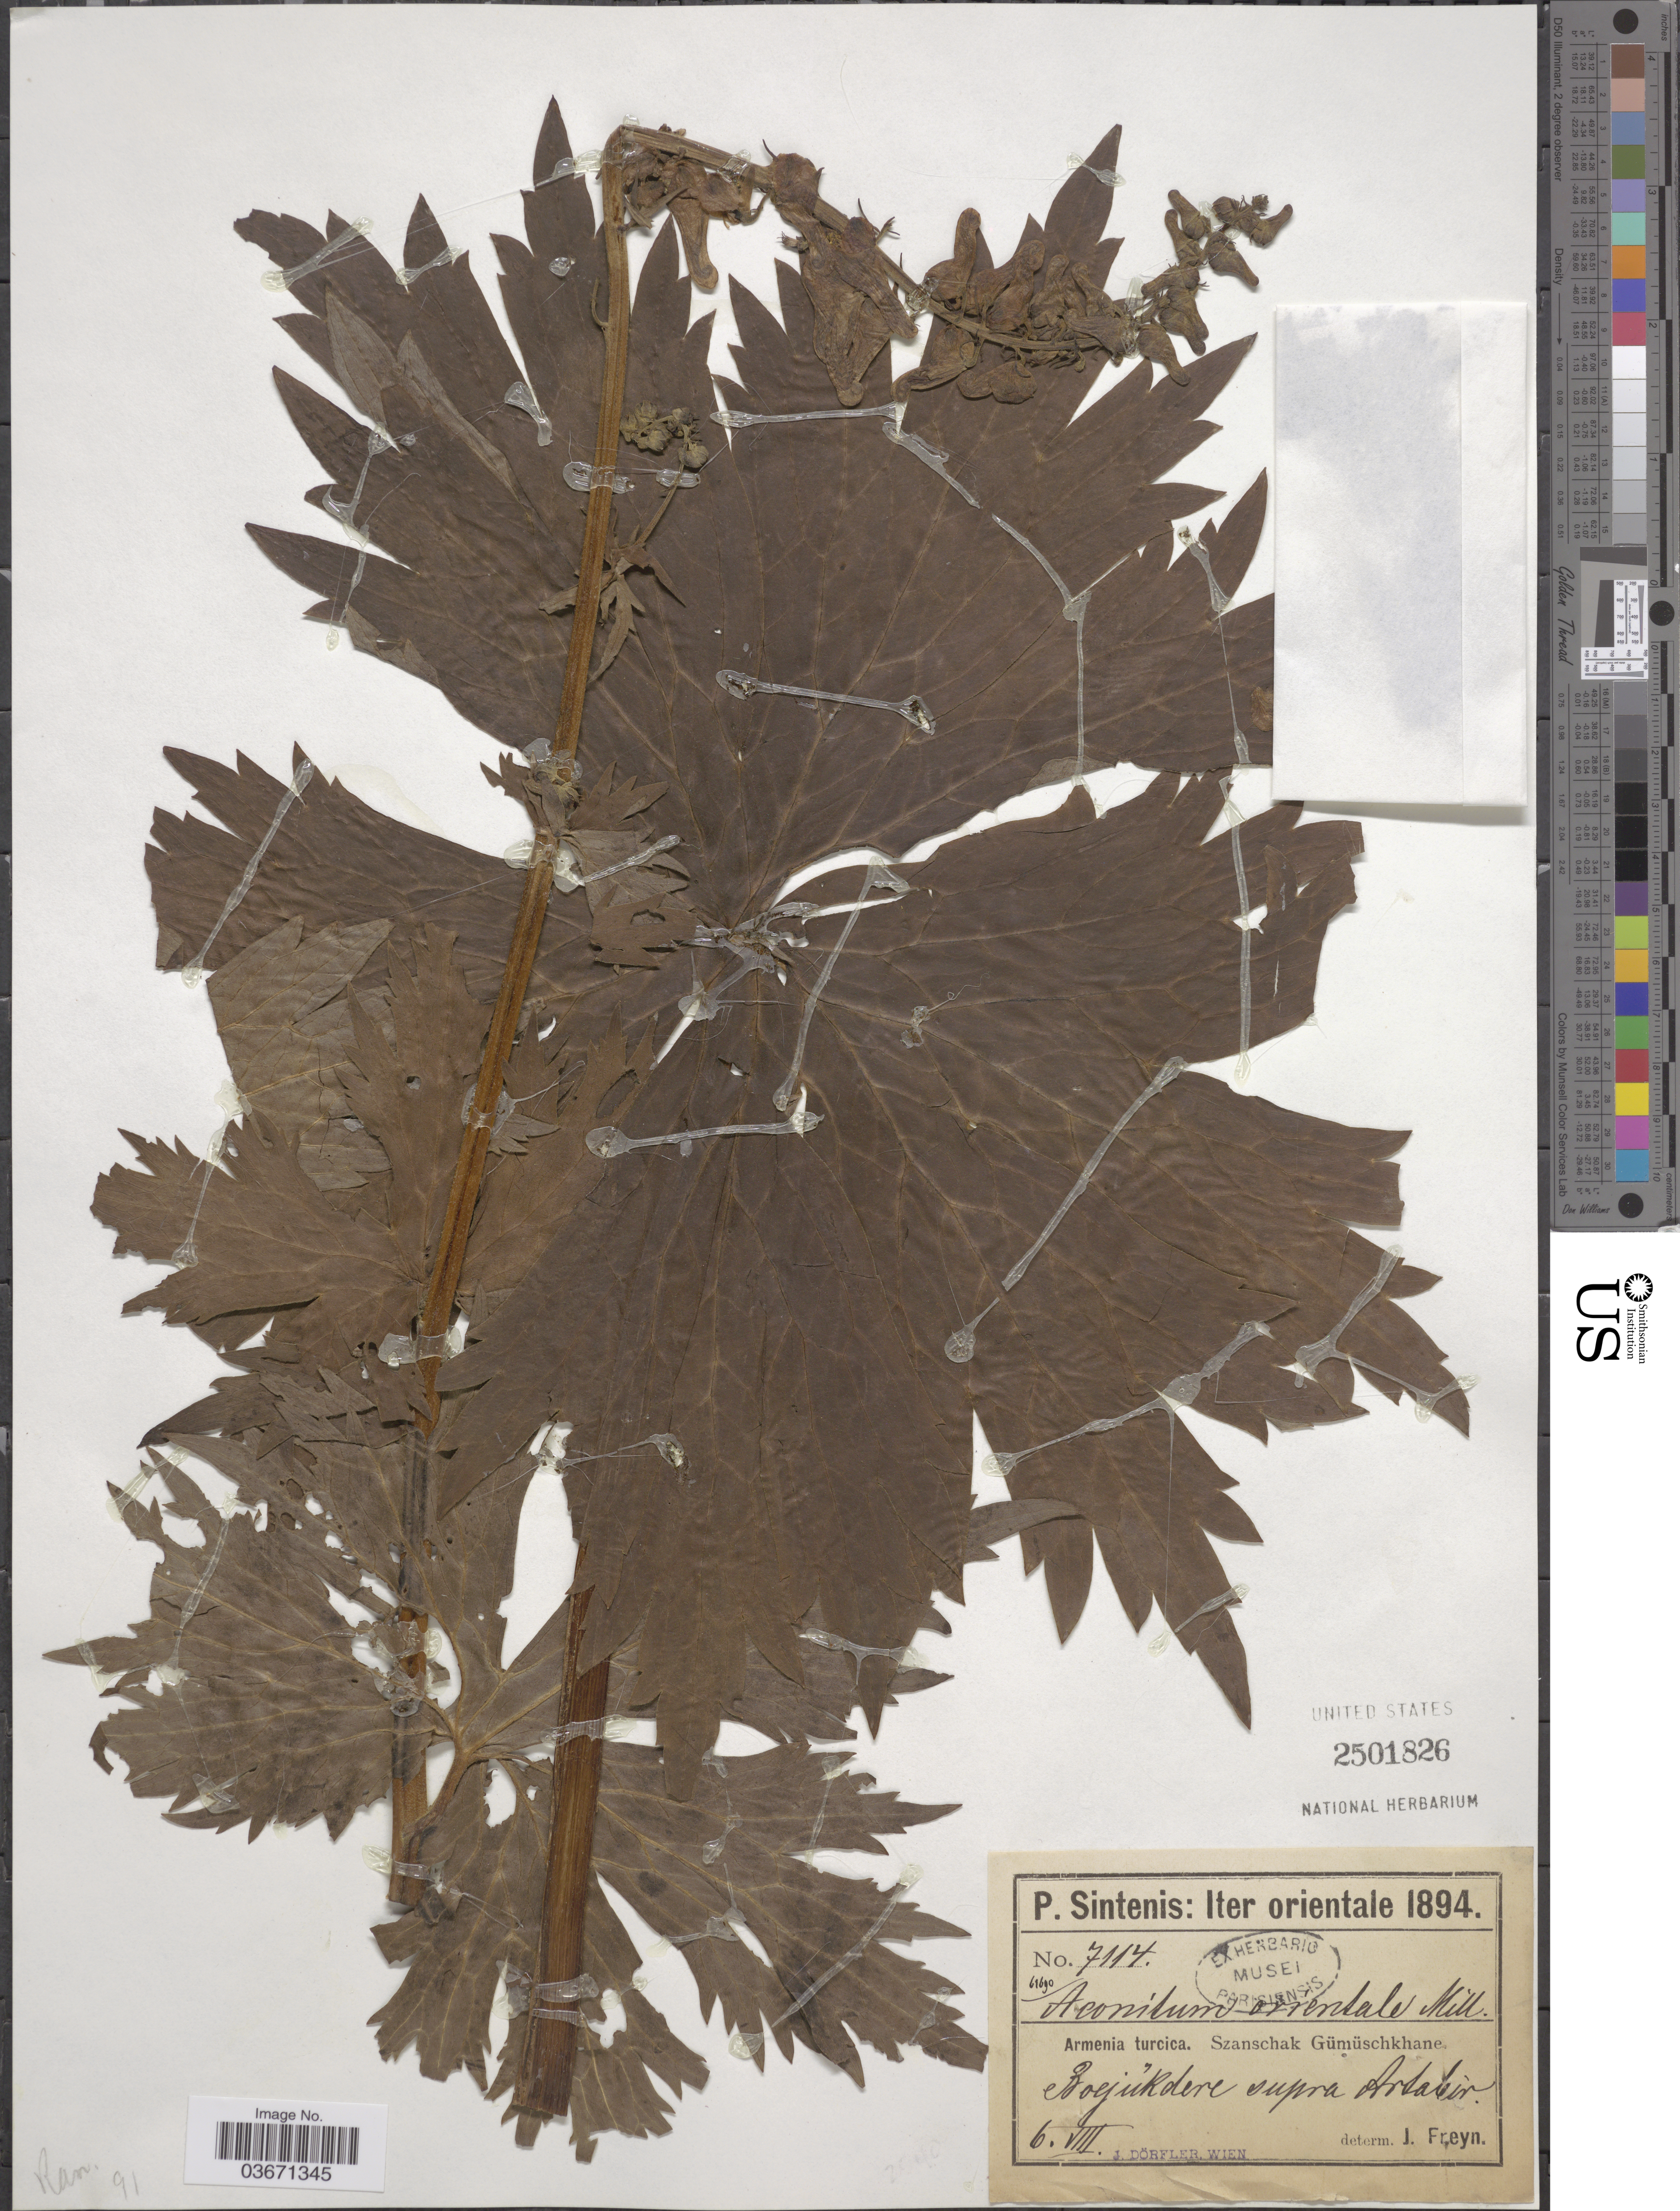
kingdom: Plantae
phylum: Tracheophyta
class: Magnoliopsida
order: Ranunculales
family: Ranunculaceae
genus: Aconitum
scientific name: Aconitum orientale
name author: Mill.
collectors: P. Sintenis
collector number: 7114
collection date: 1894-08-06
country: Turkey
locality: Armenia turcica. Szanschak Gümüschkane. Boejukdere supra Artabir. Orientale.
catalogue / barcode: US 2501826